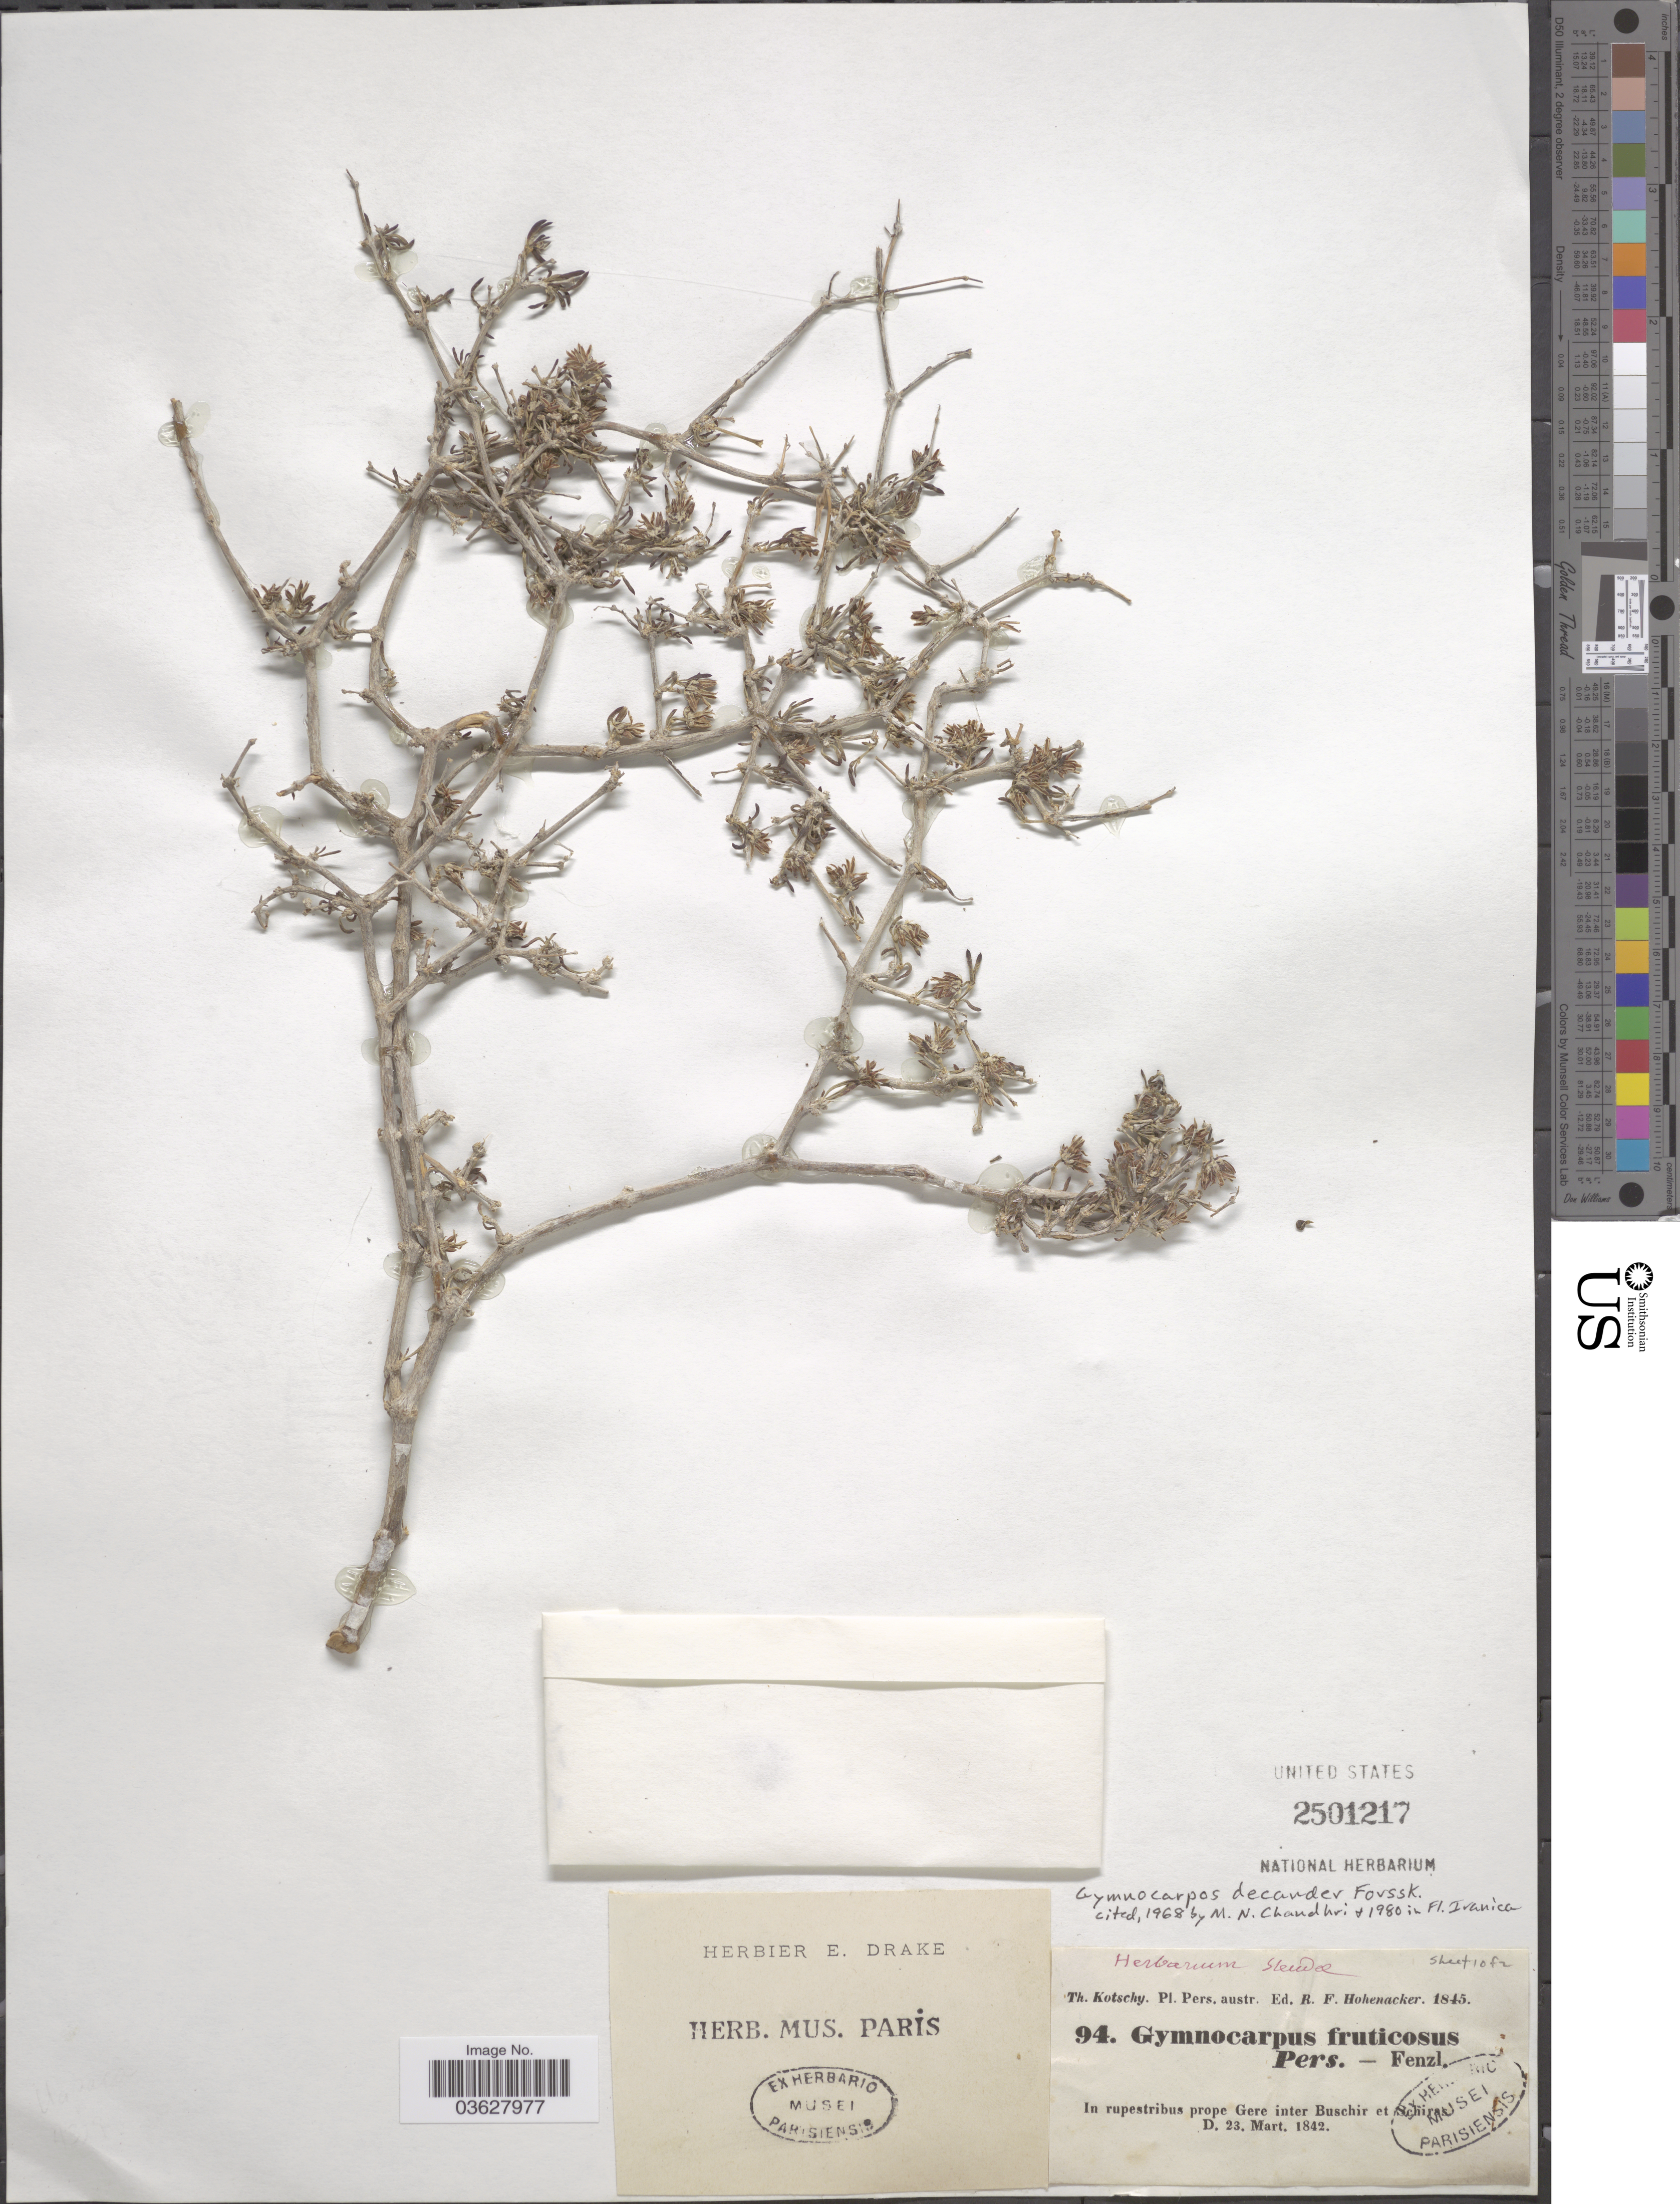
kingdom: Plantae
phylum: Tracheophyta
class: Magnoliopsida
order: Caryophyllales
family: Caryophyllaceae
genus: Gymnocarpos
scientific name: Gymnocarpos decander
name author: Forssk.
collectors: K. G. Kotschy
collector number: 94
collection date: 1842-03-23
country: Iran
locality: Pers. austr. In rupestribus prope Gere inter Buschir et Schiras.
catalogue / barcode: US 2501217